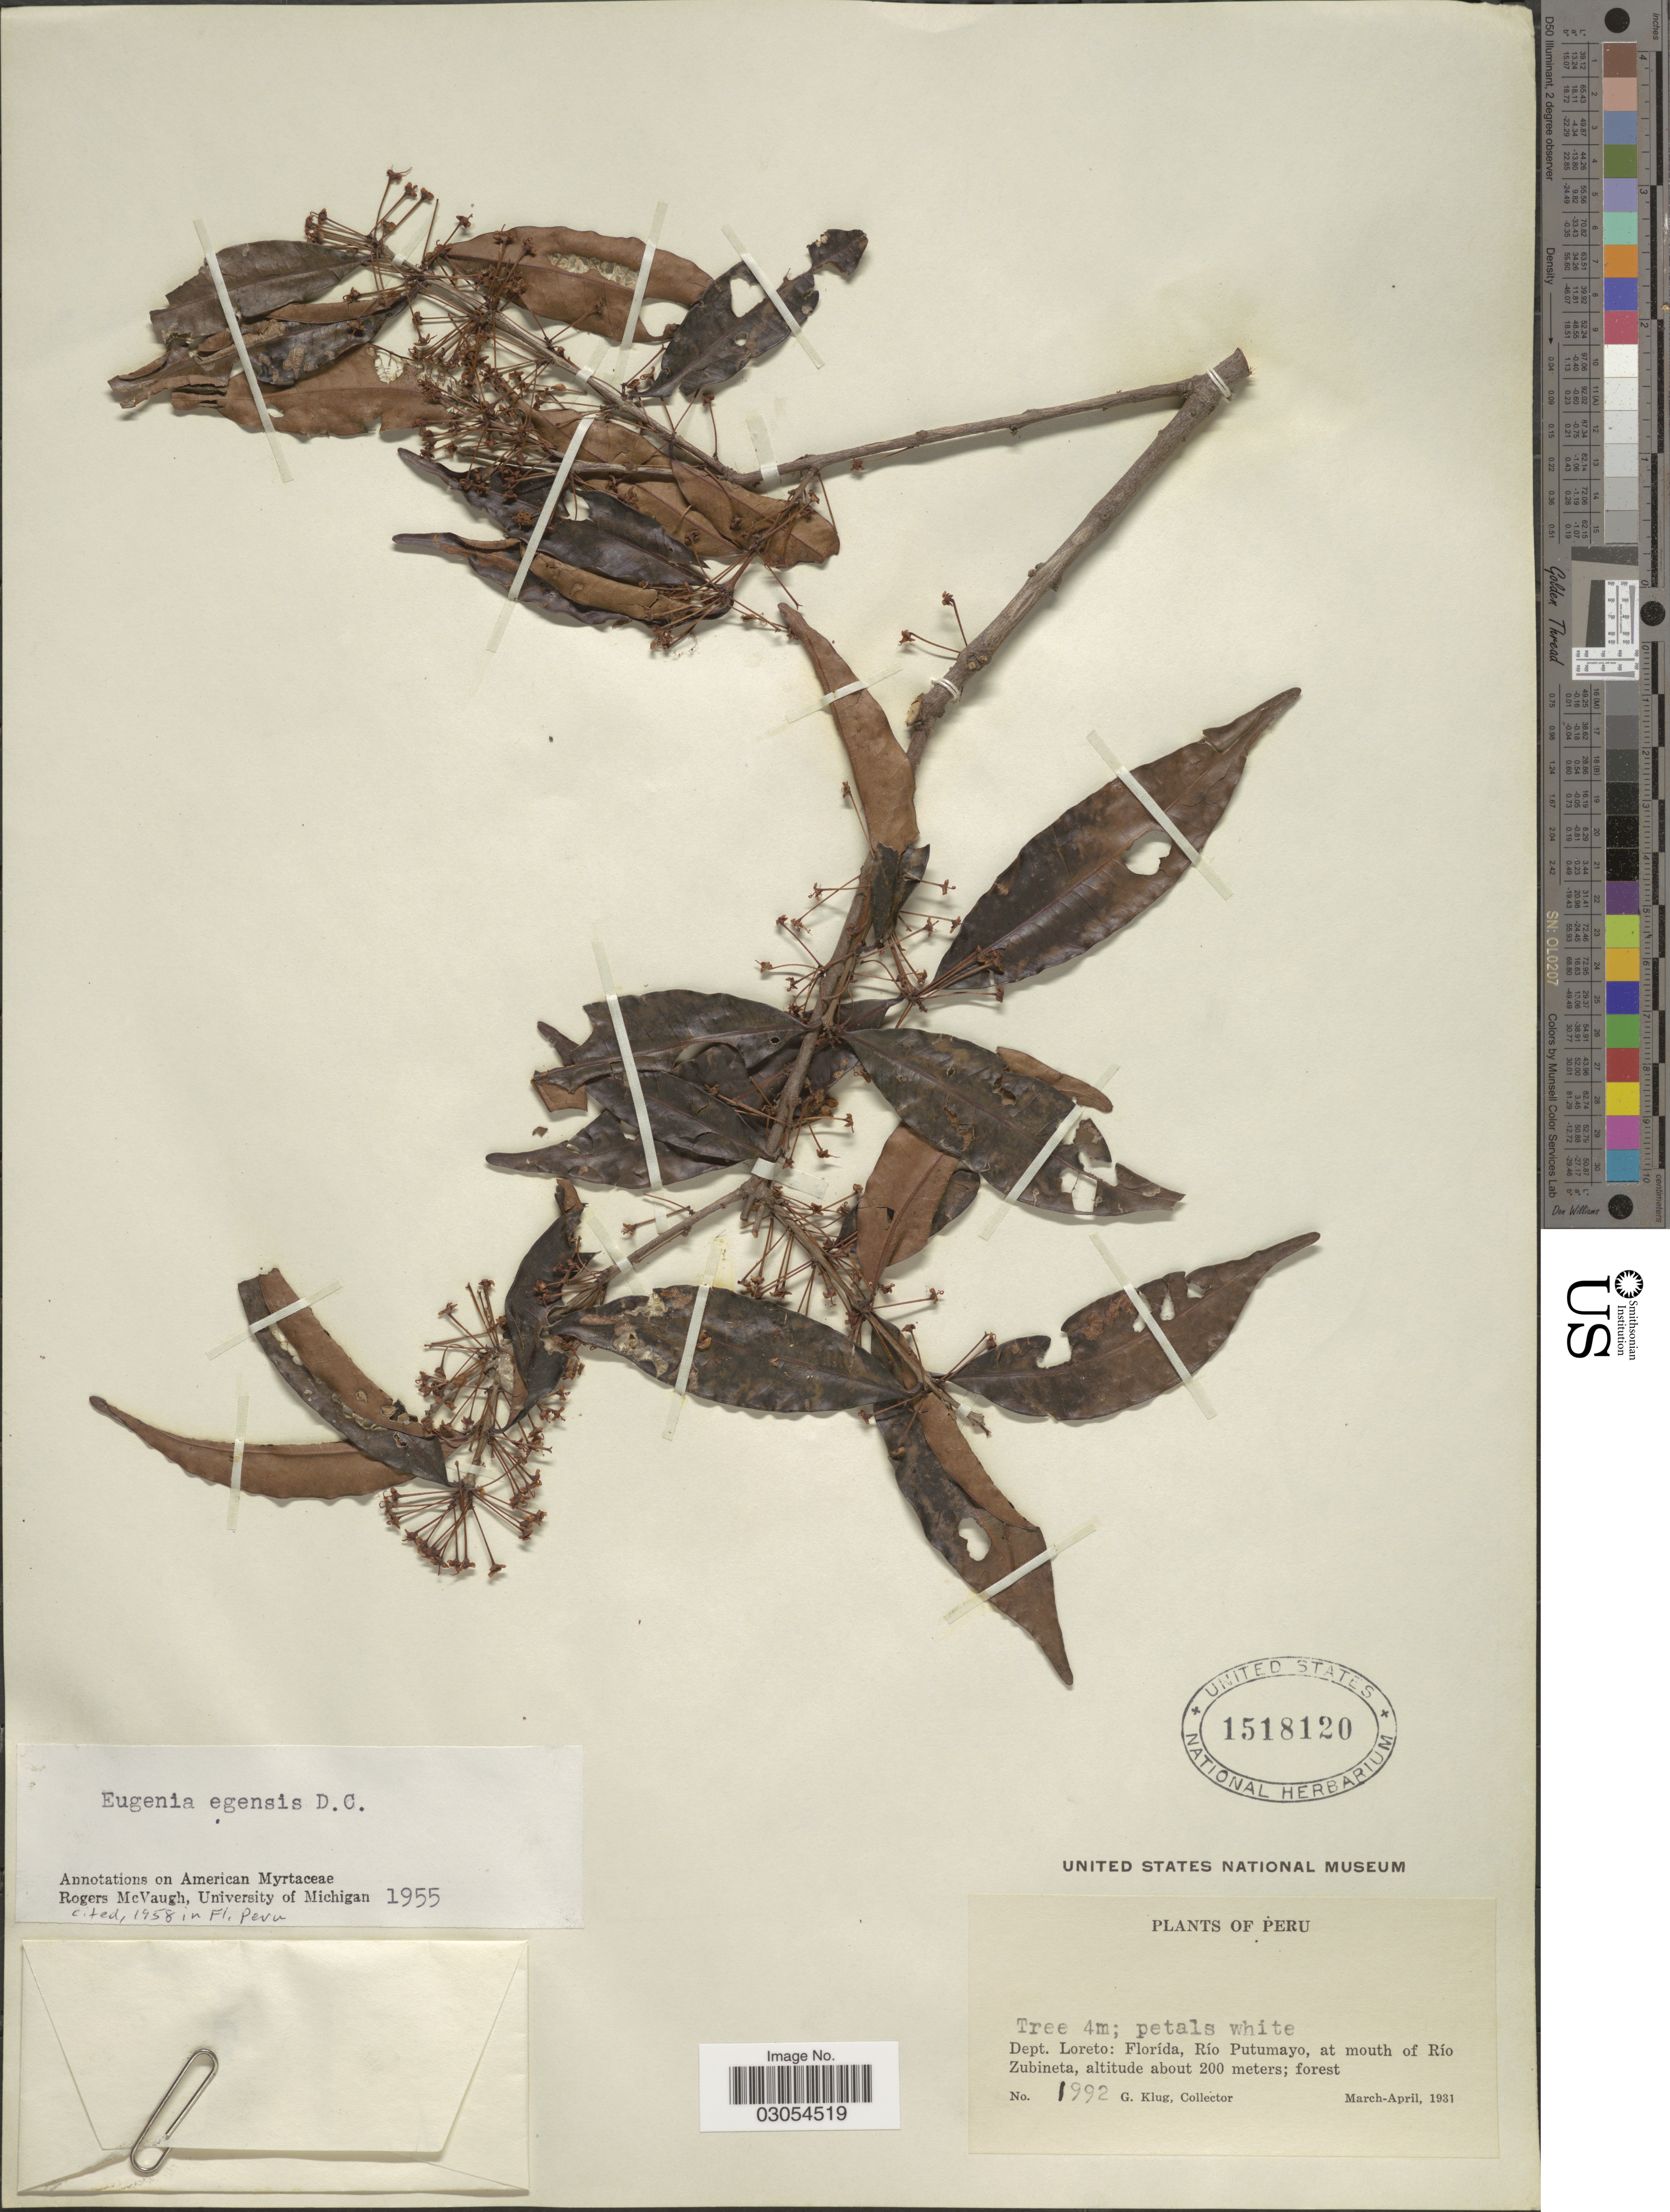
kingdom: Plantae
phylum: Tracheophyta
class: Magnoliopsida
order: Myrtales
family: Myrtaceae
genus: Eugenia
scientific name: Eugenia egensis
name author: DC.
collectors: G. Klug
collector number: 1992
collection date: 1931-03/1931-04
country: Peru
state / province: Loreto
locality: Dept. Loreto: Florída, Río Putumayo, at mouth of Río Zubineta.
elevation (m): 200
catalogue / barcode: US 1518120